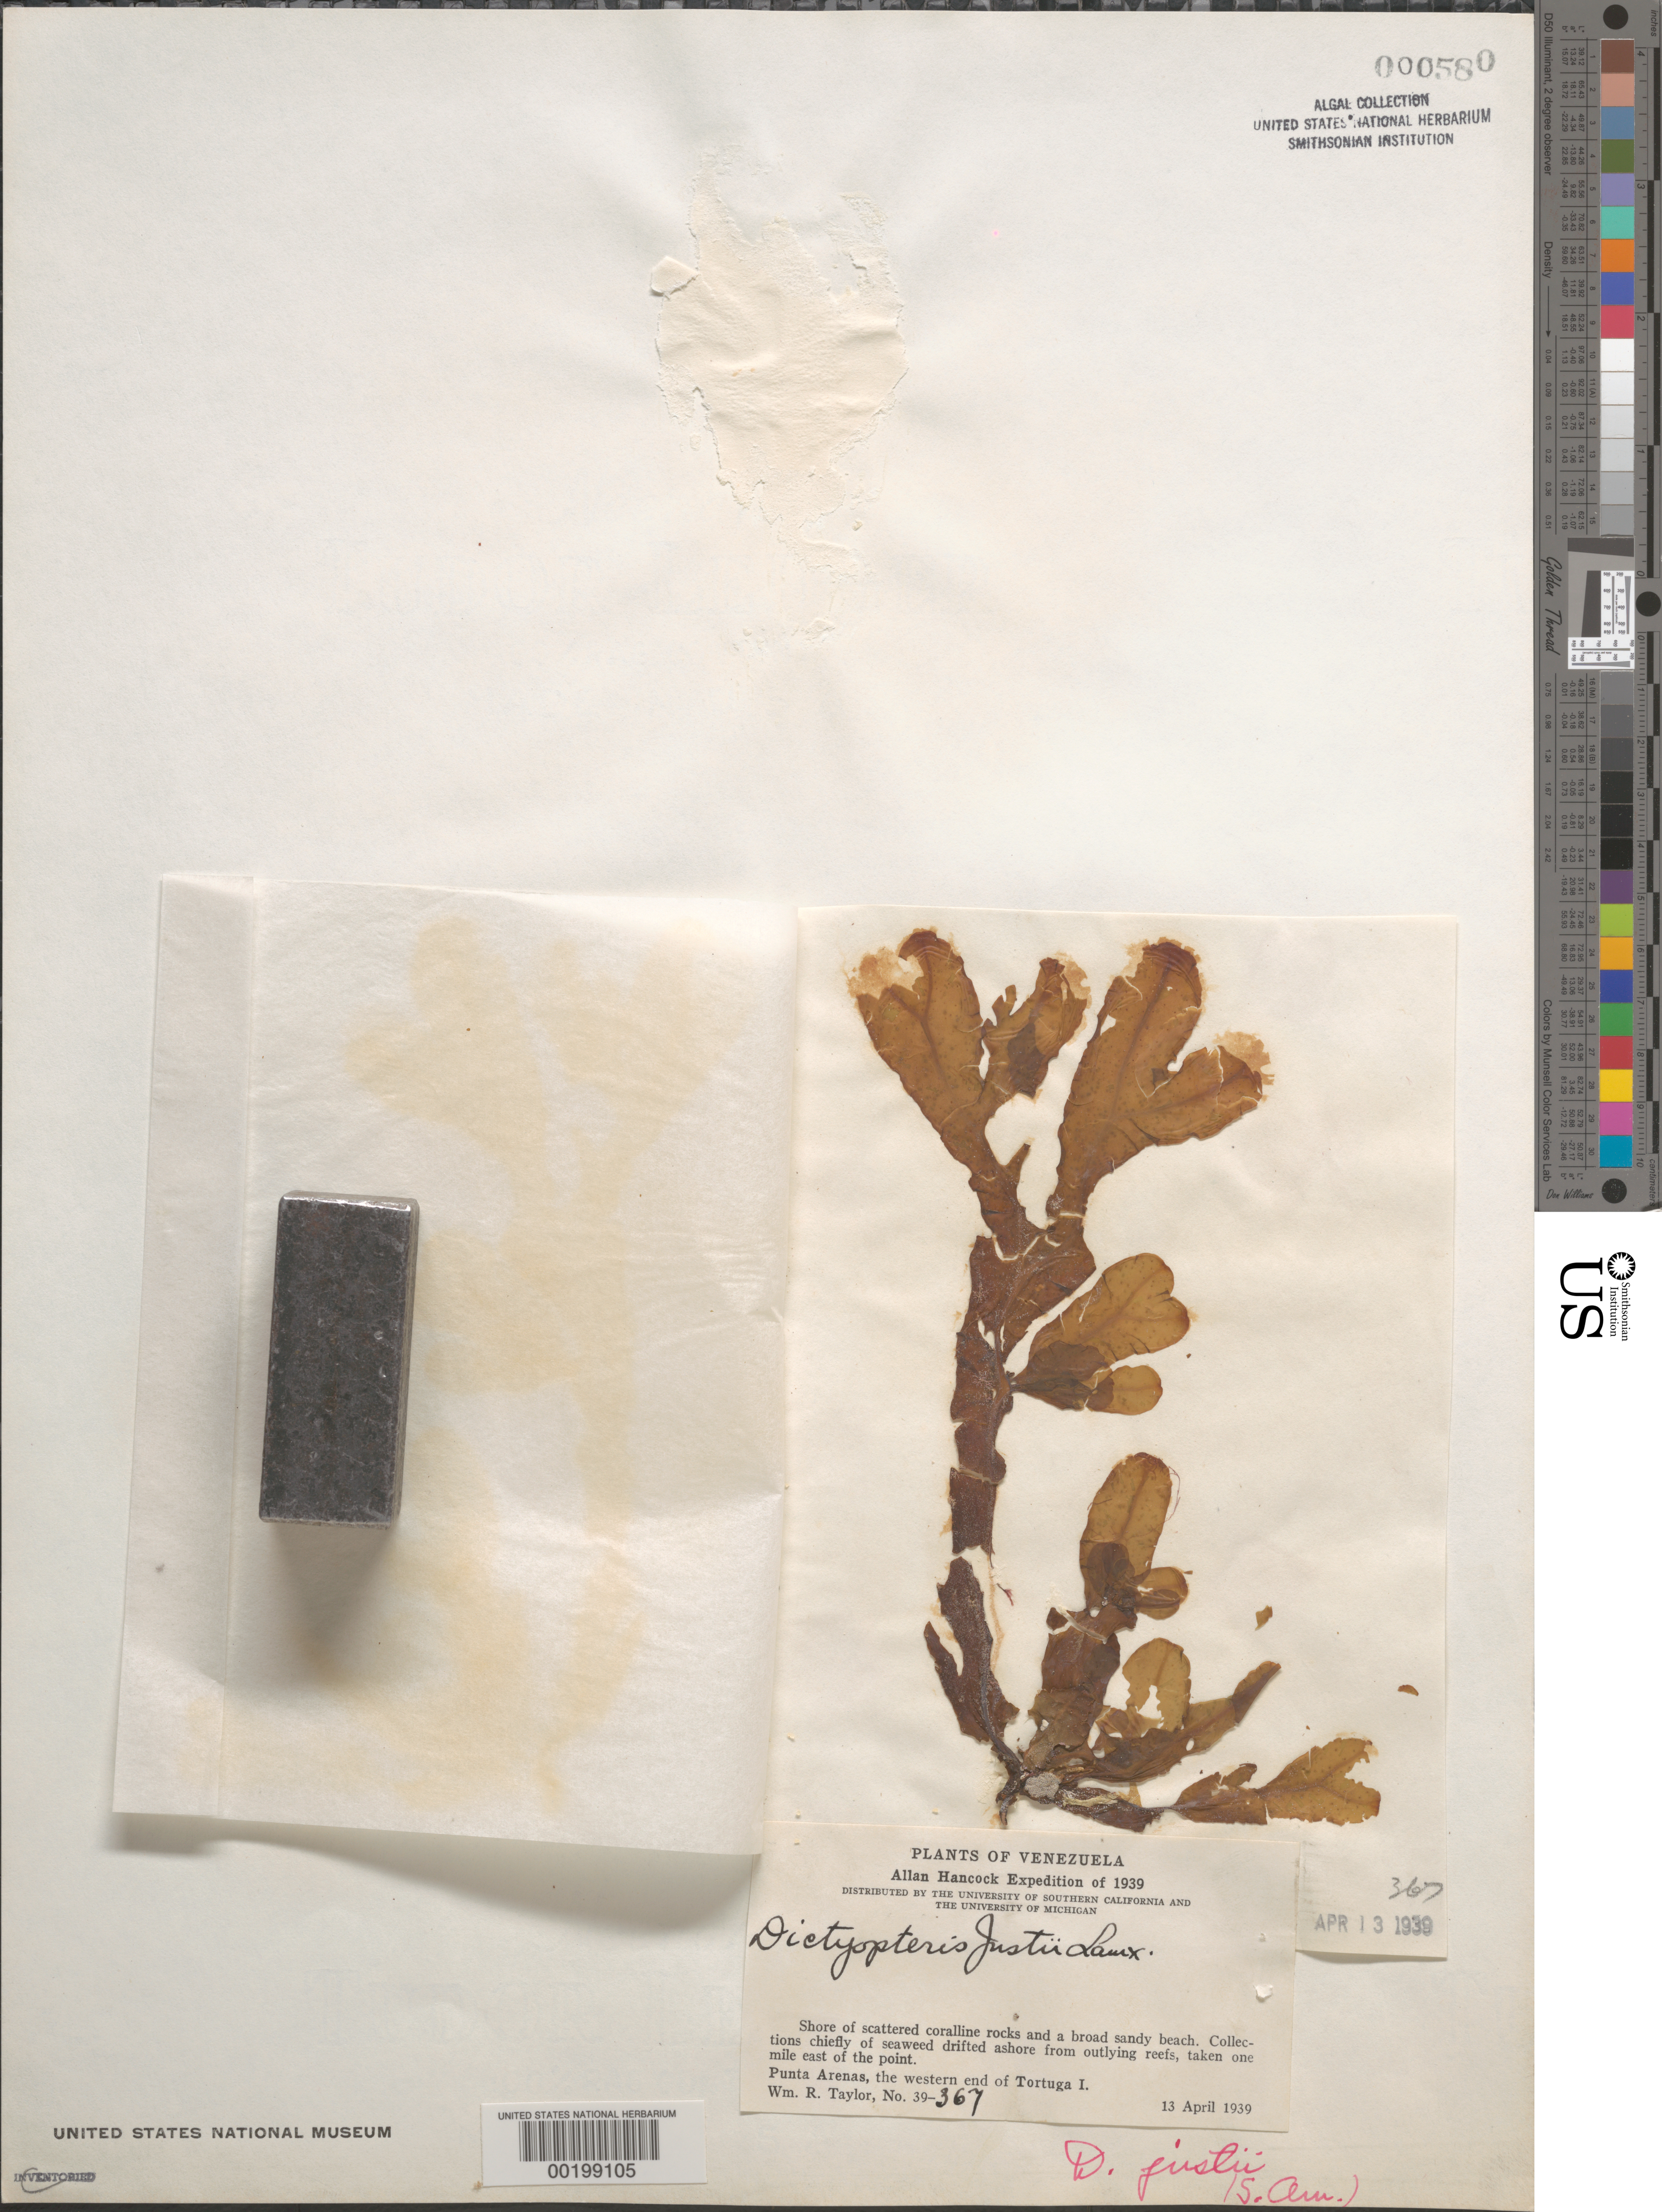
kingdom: Chromista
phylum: Ochrophyta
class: Phaeophyceae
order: Dictyotales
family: Dictyotaceae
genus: Dictyopteris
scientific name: Dictyopteris justii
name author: J.V.Lamouroux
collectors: W. R. Taylor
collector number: WRT 39-367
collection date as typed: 13 Apr 1939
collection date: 1939-04-13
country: Venezuela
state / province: Dependencias Federales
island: Isla La Tortuga (Tortuga Island)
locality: Punta Arenas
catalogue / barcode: US 580